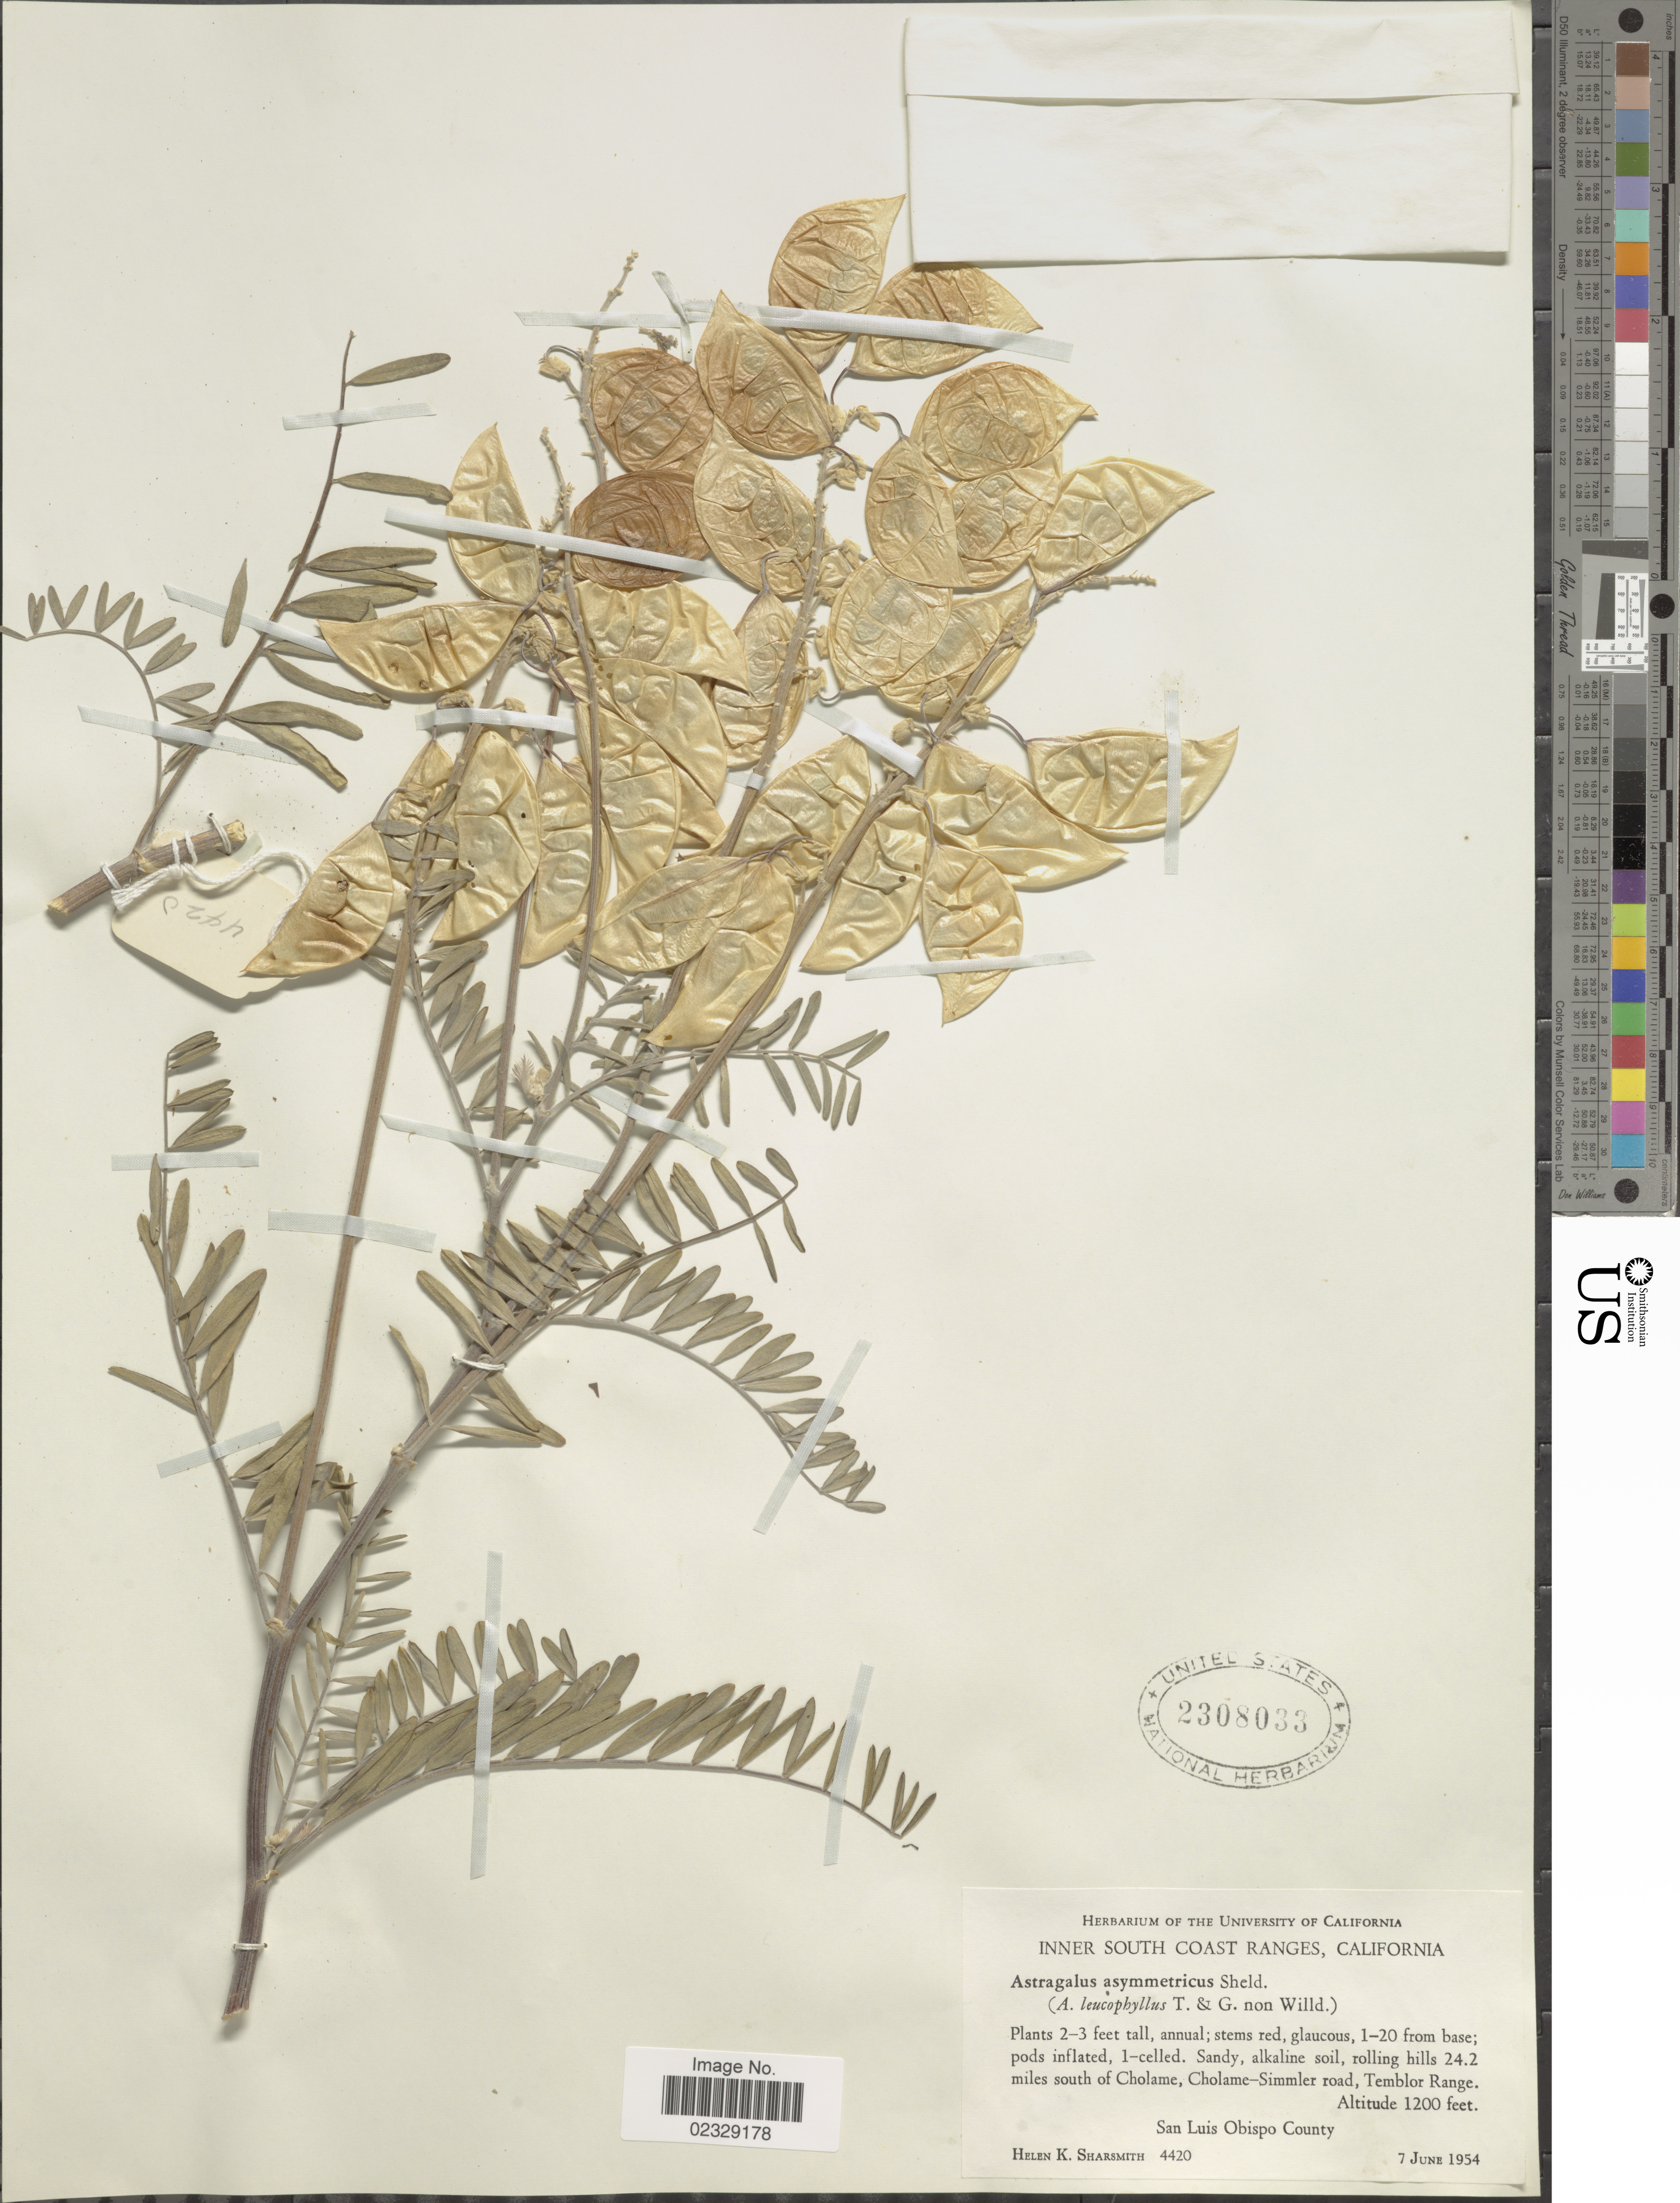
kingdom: Plantae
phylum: Tracheophyta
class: Magnoliopsida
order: Fabales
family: Fabaceae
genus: Astragalus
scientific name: Astragalus asymmetricus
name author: E. Sheld.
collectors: H. Sharsmith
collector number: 4420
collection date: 1954-06-07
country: United States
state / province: California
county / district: San Luis Obispo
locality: Inner South Coast Ranges, 24.2 miles south of Cholame, Cholame - Simmler road, Temblor Range, San Luis Obispo County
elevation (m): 366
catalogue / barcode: US 2308033